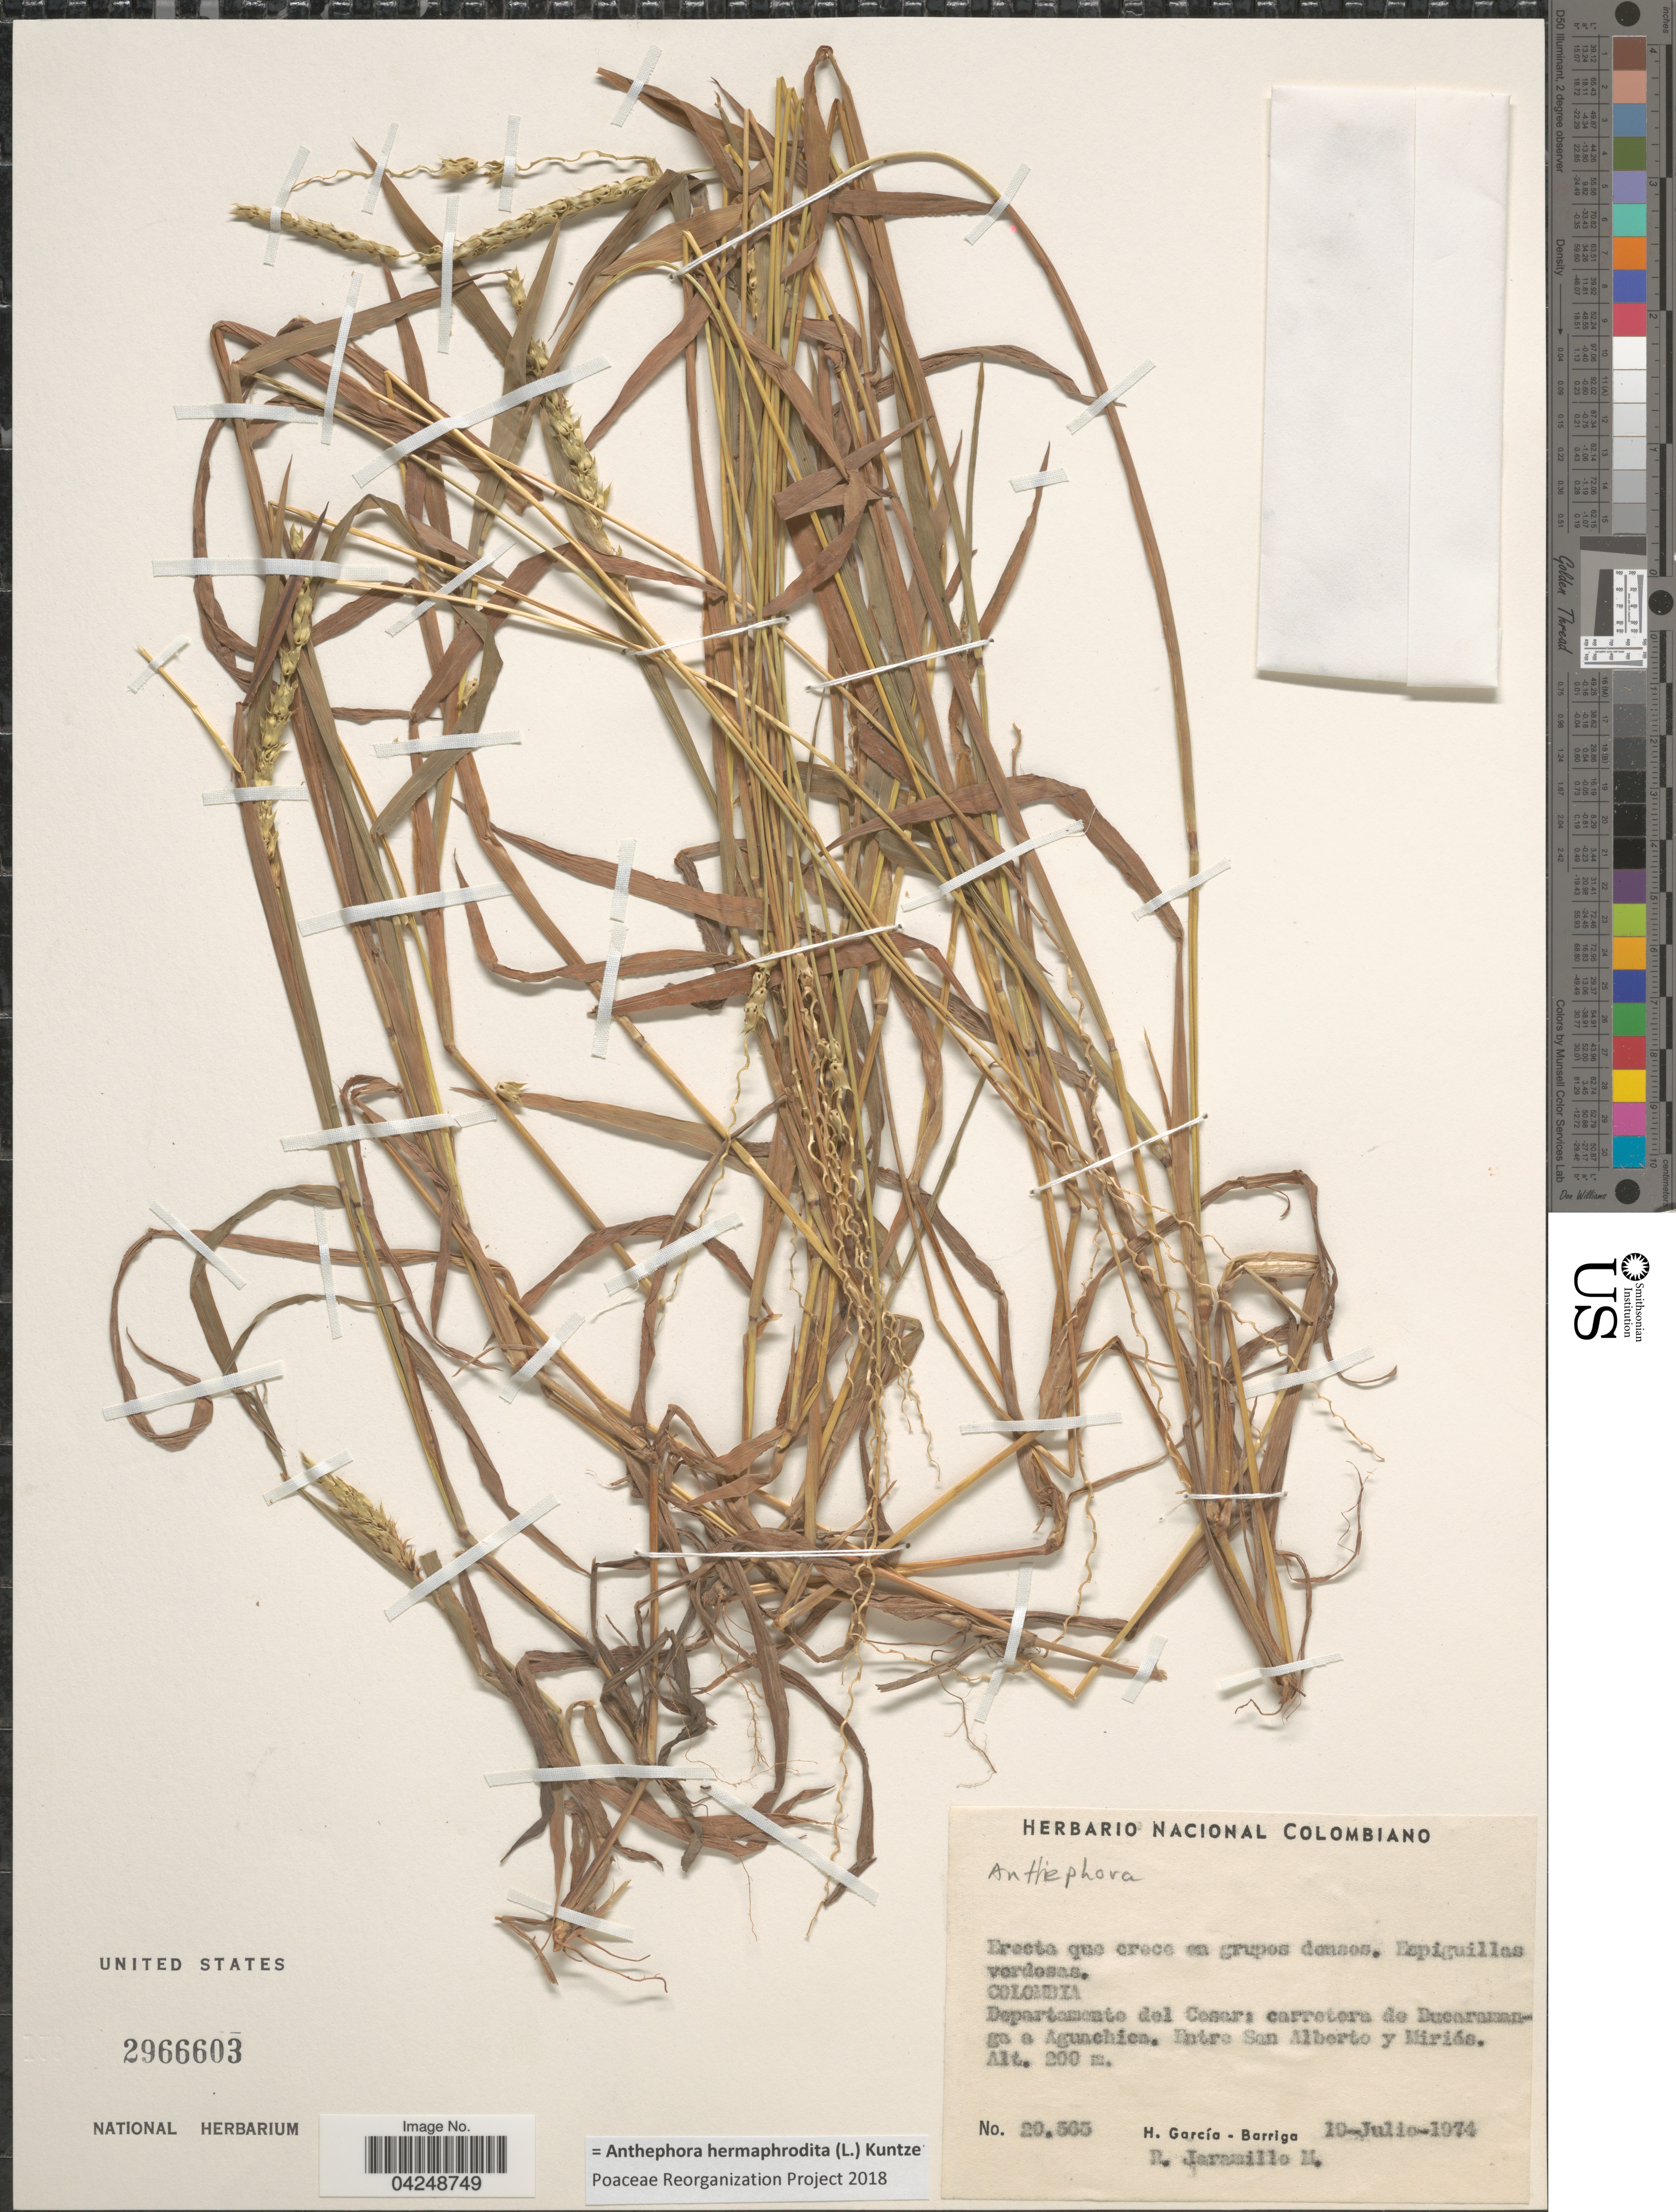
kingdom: Plantae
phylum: Tracheophyta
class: Liliopsida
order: Poales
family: Poaceae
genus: Anthephora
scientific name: Anthephora hermaphrodita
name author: (L.) Kuntze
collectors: H. García Barriga & R. Jaramillo M.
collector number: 20365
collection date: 1974-07-10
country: Colombia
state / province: Cesar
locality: Departamento del Cesar: carretera de Ducaramango a Agunchica. Entre San Alberto y Miriás.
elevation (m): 200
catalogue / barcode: US 2966603